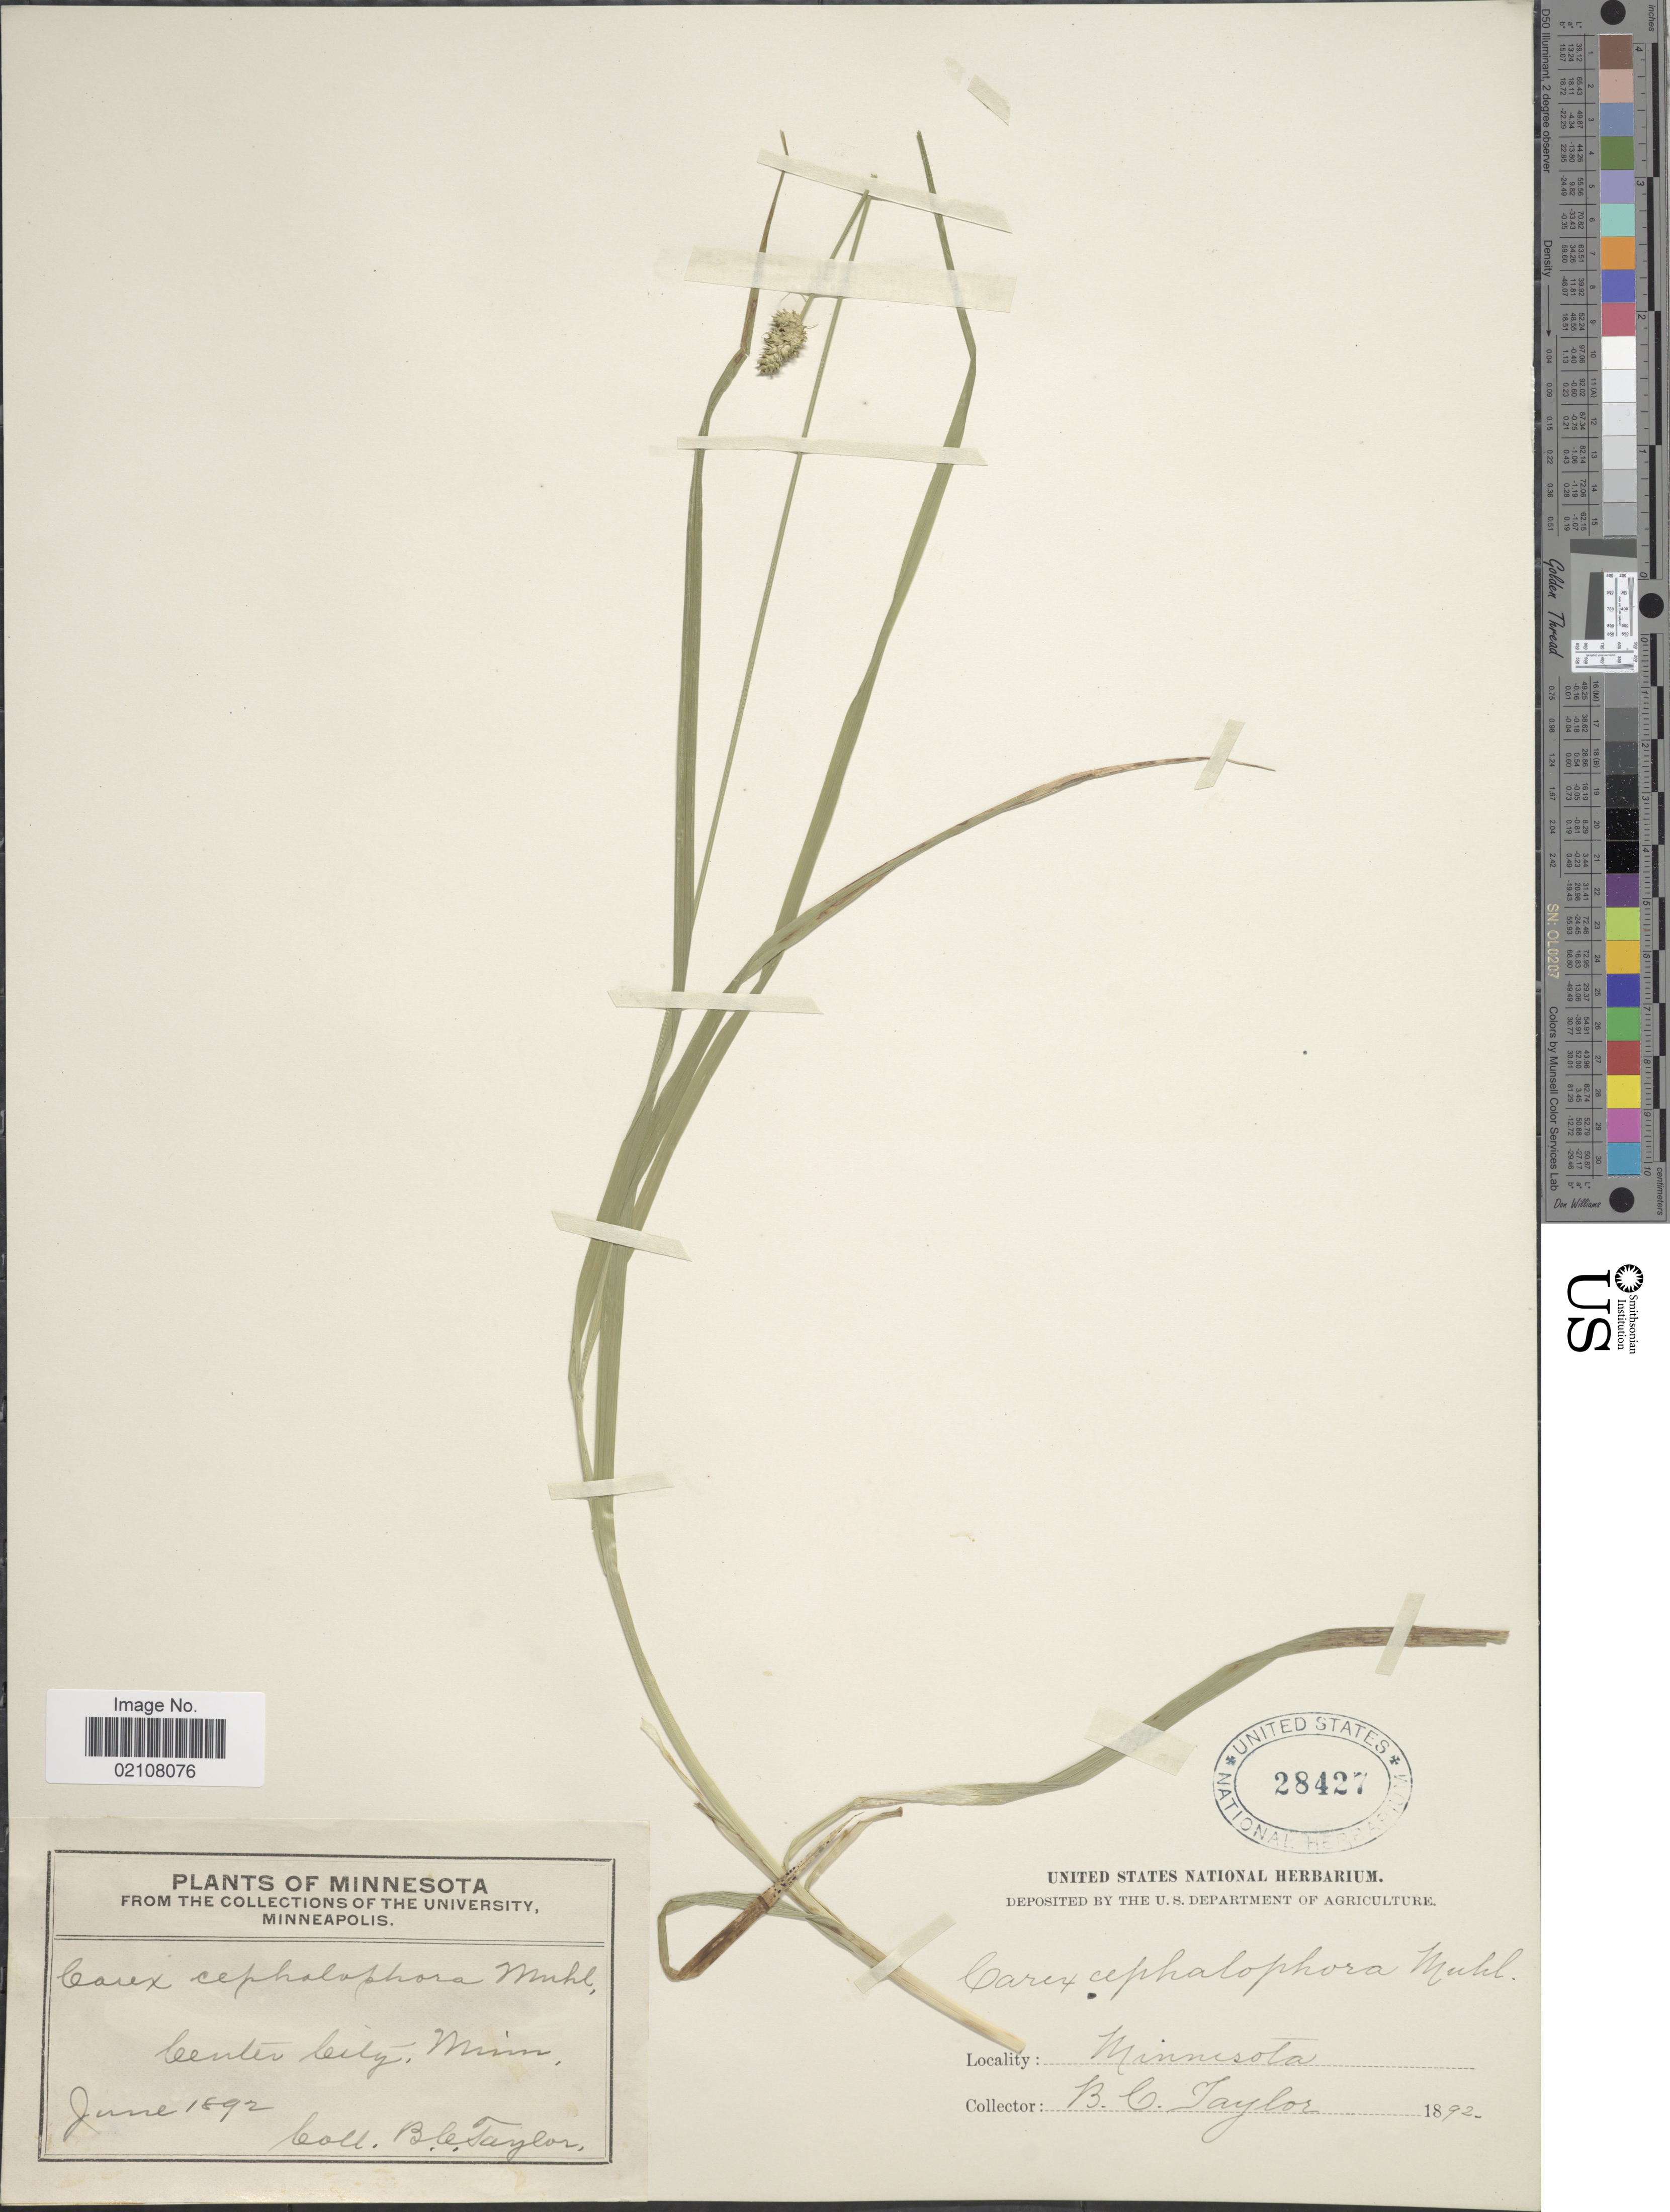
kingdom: Plantae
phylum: Tracheophyta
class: Liliopsida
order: Poales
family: Cyperaceae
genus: Carex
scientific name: Carex cephalophora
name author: Muhl. ex Willd.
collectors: B. C. Taylor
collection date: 1892-06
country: United States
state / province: Minnesota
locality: Center City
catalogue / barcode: US 28427